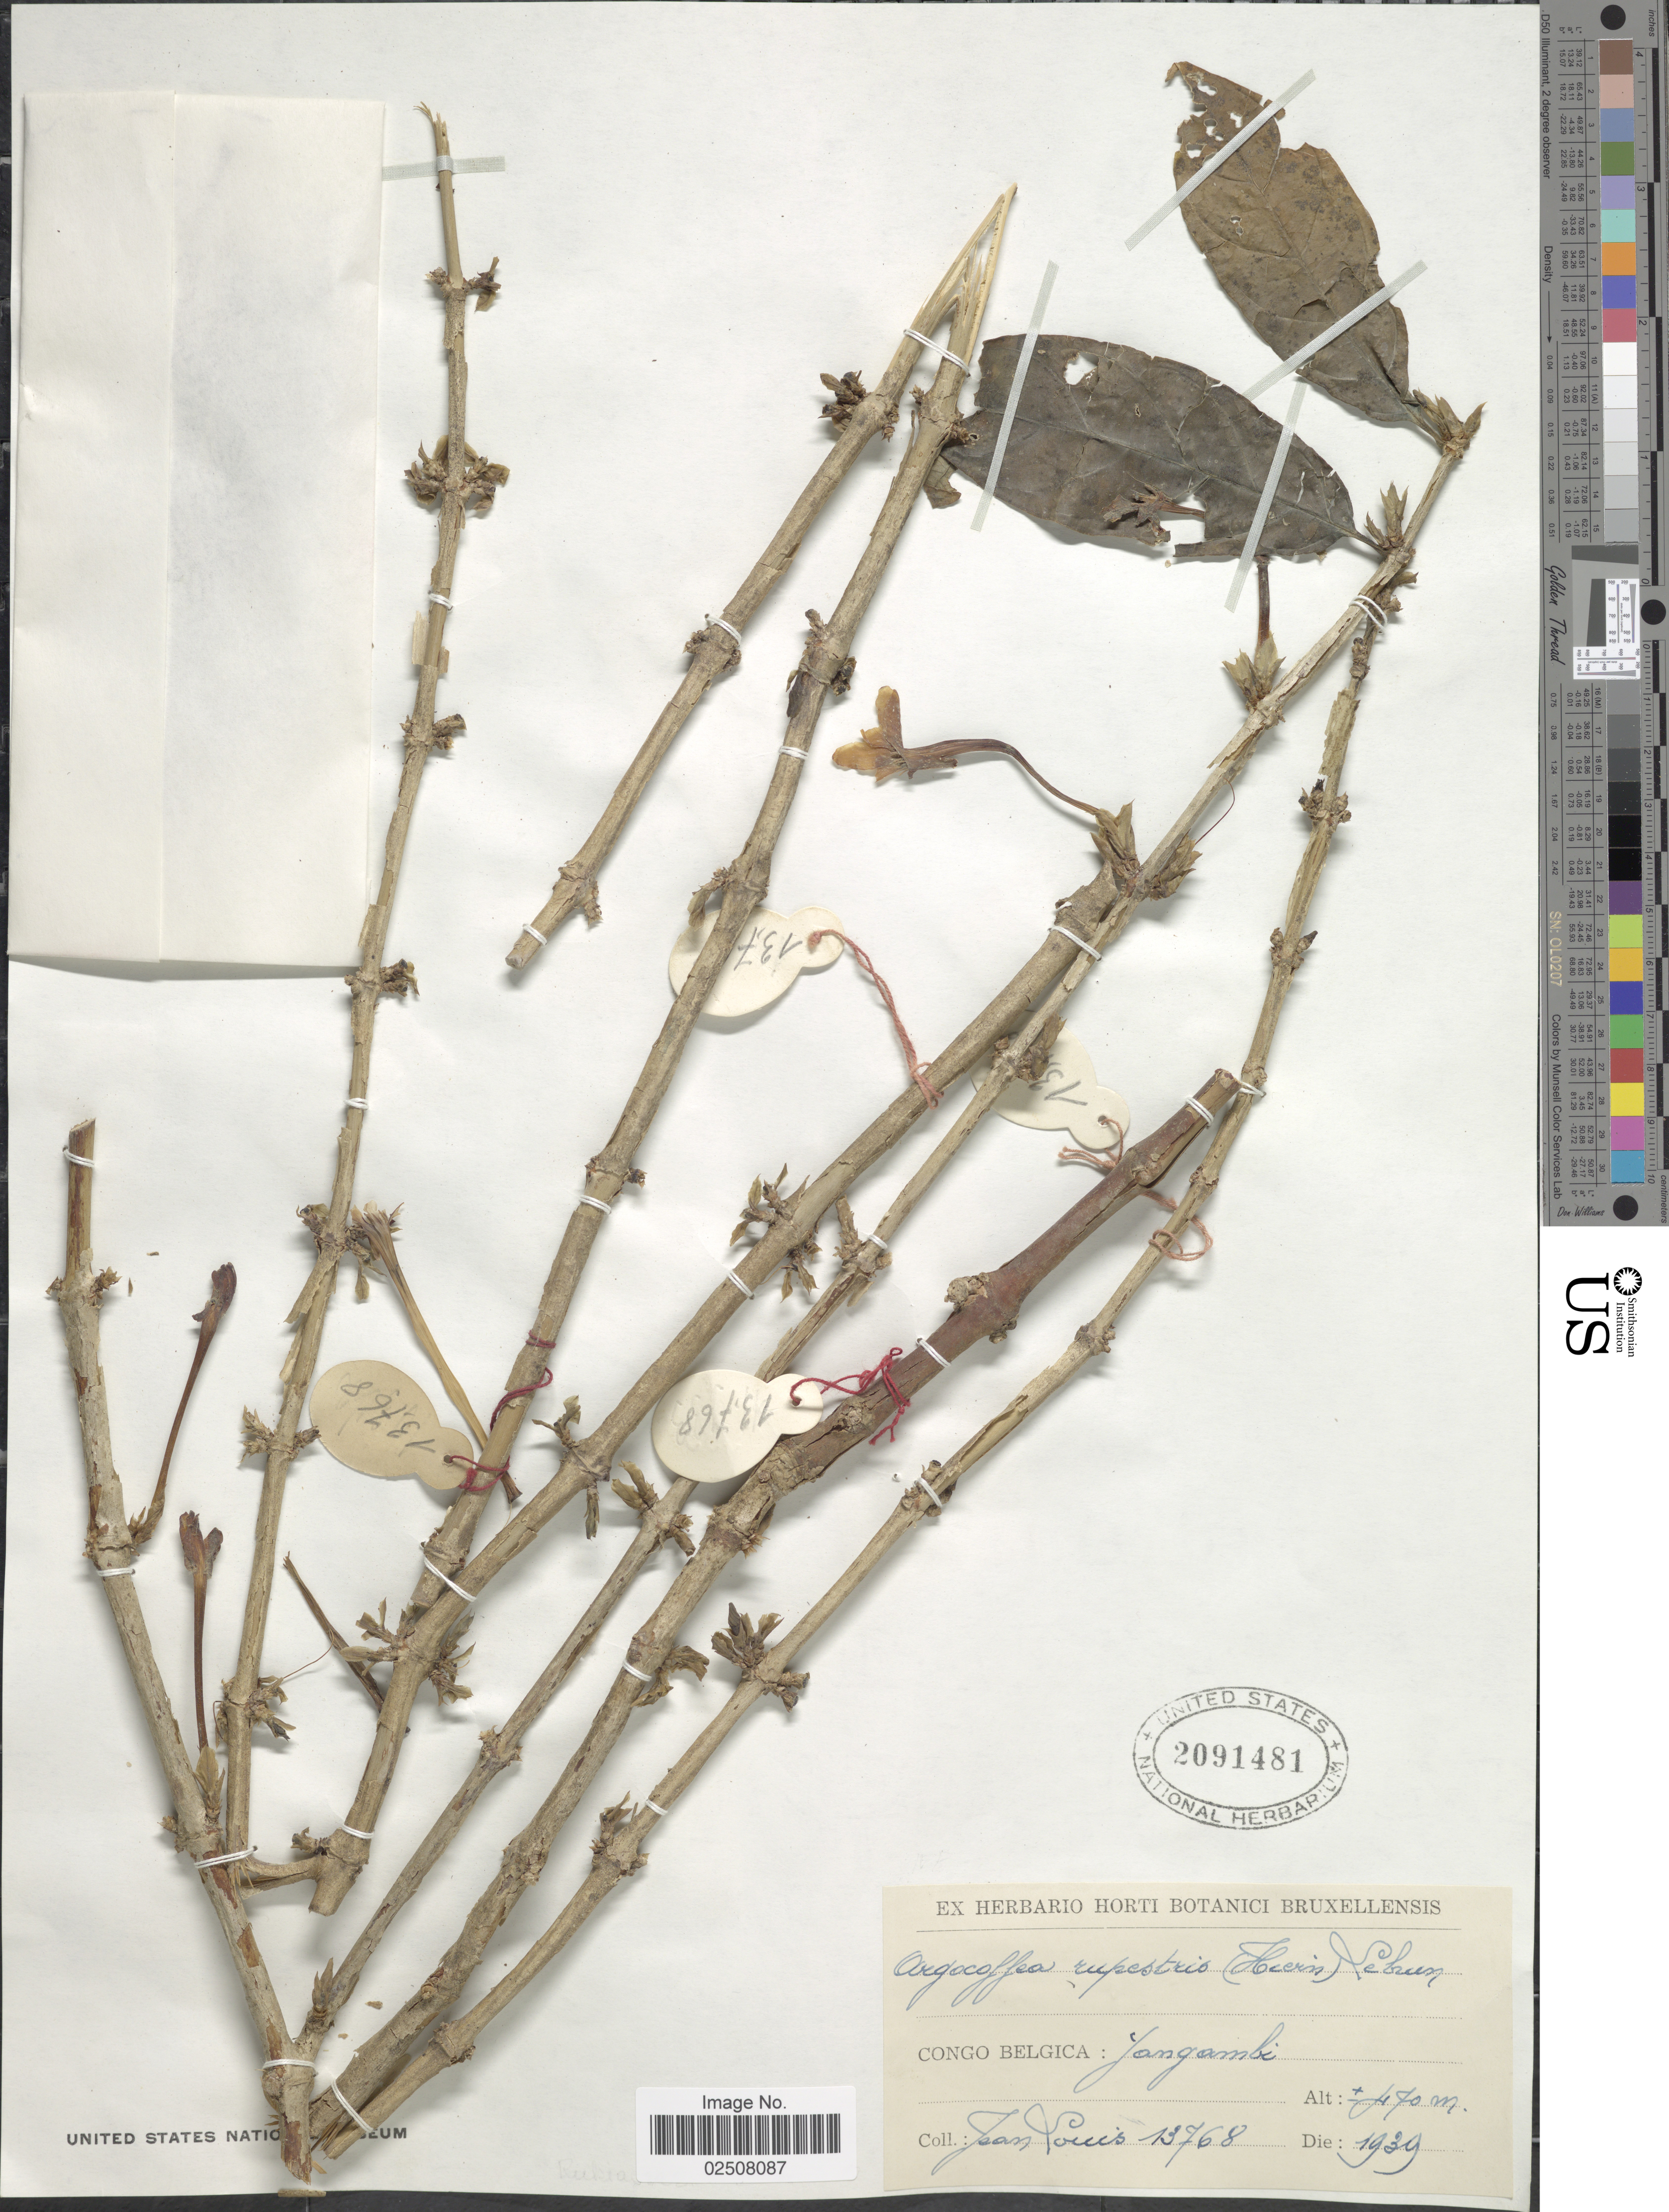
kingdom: Plantae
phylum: Tracheophyta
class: Magnoliopsida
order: Gentianales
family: Rubiaceae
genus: Argocoffea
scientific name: Argocoffea rupestris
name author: (Hiern) Lebrun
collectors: J. Louis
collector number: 13768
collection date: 1939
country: Congo, Democratic Republic of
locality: Congo Belgica: Yangambi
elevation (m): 470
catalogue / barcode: US 2091481